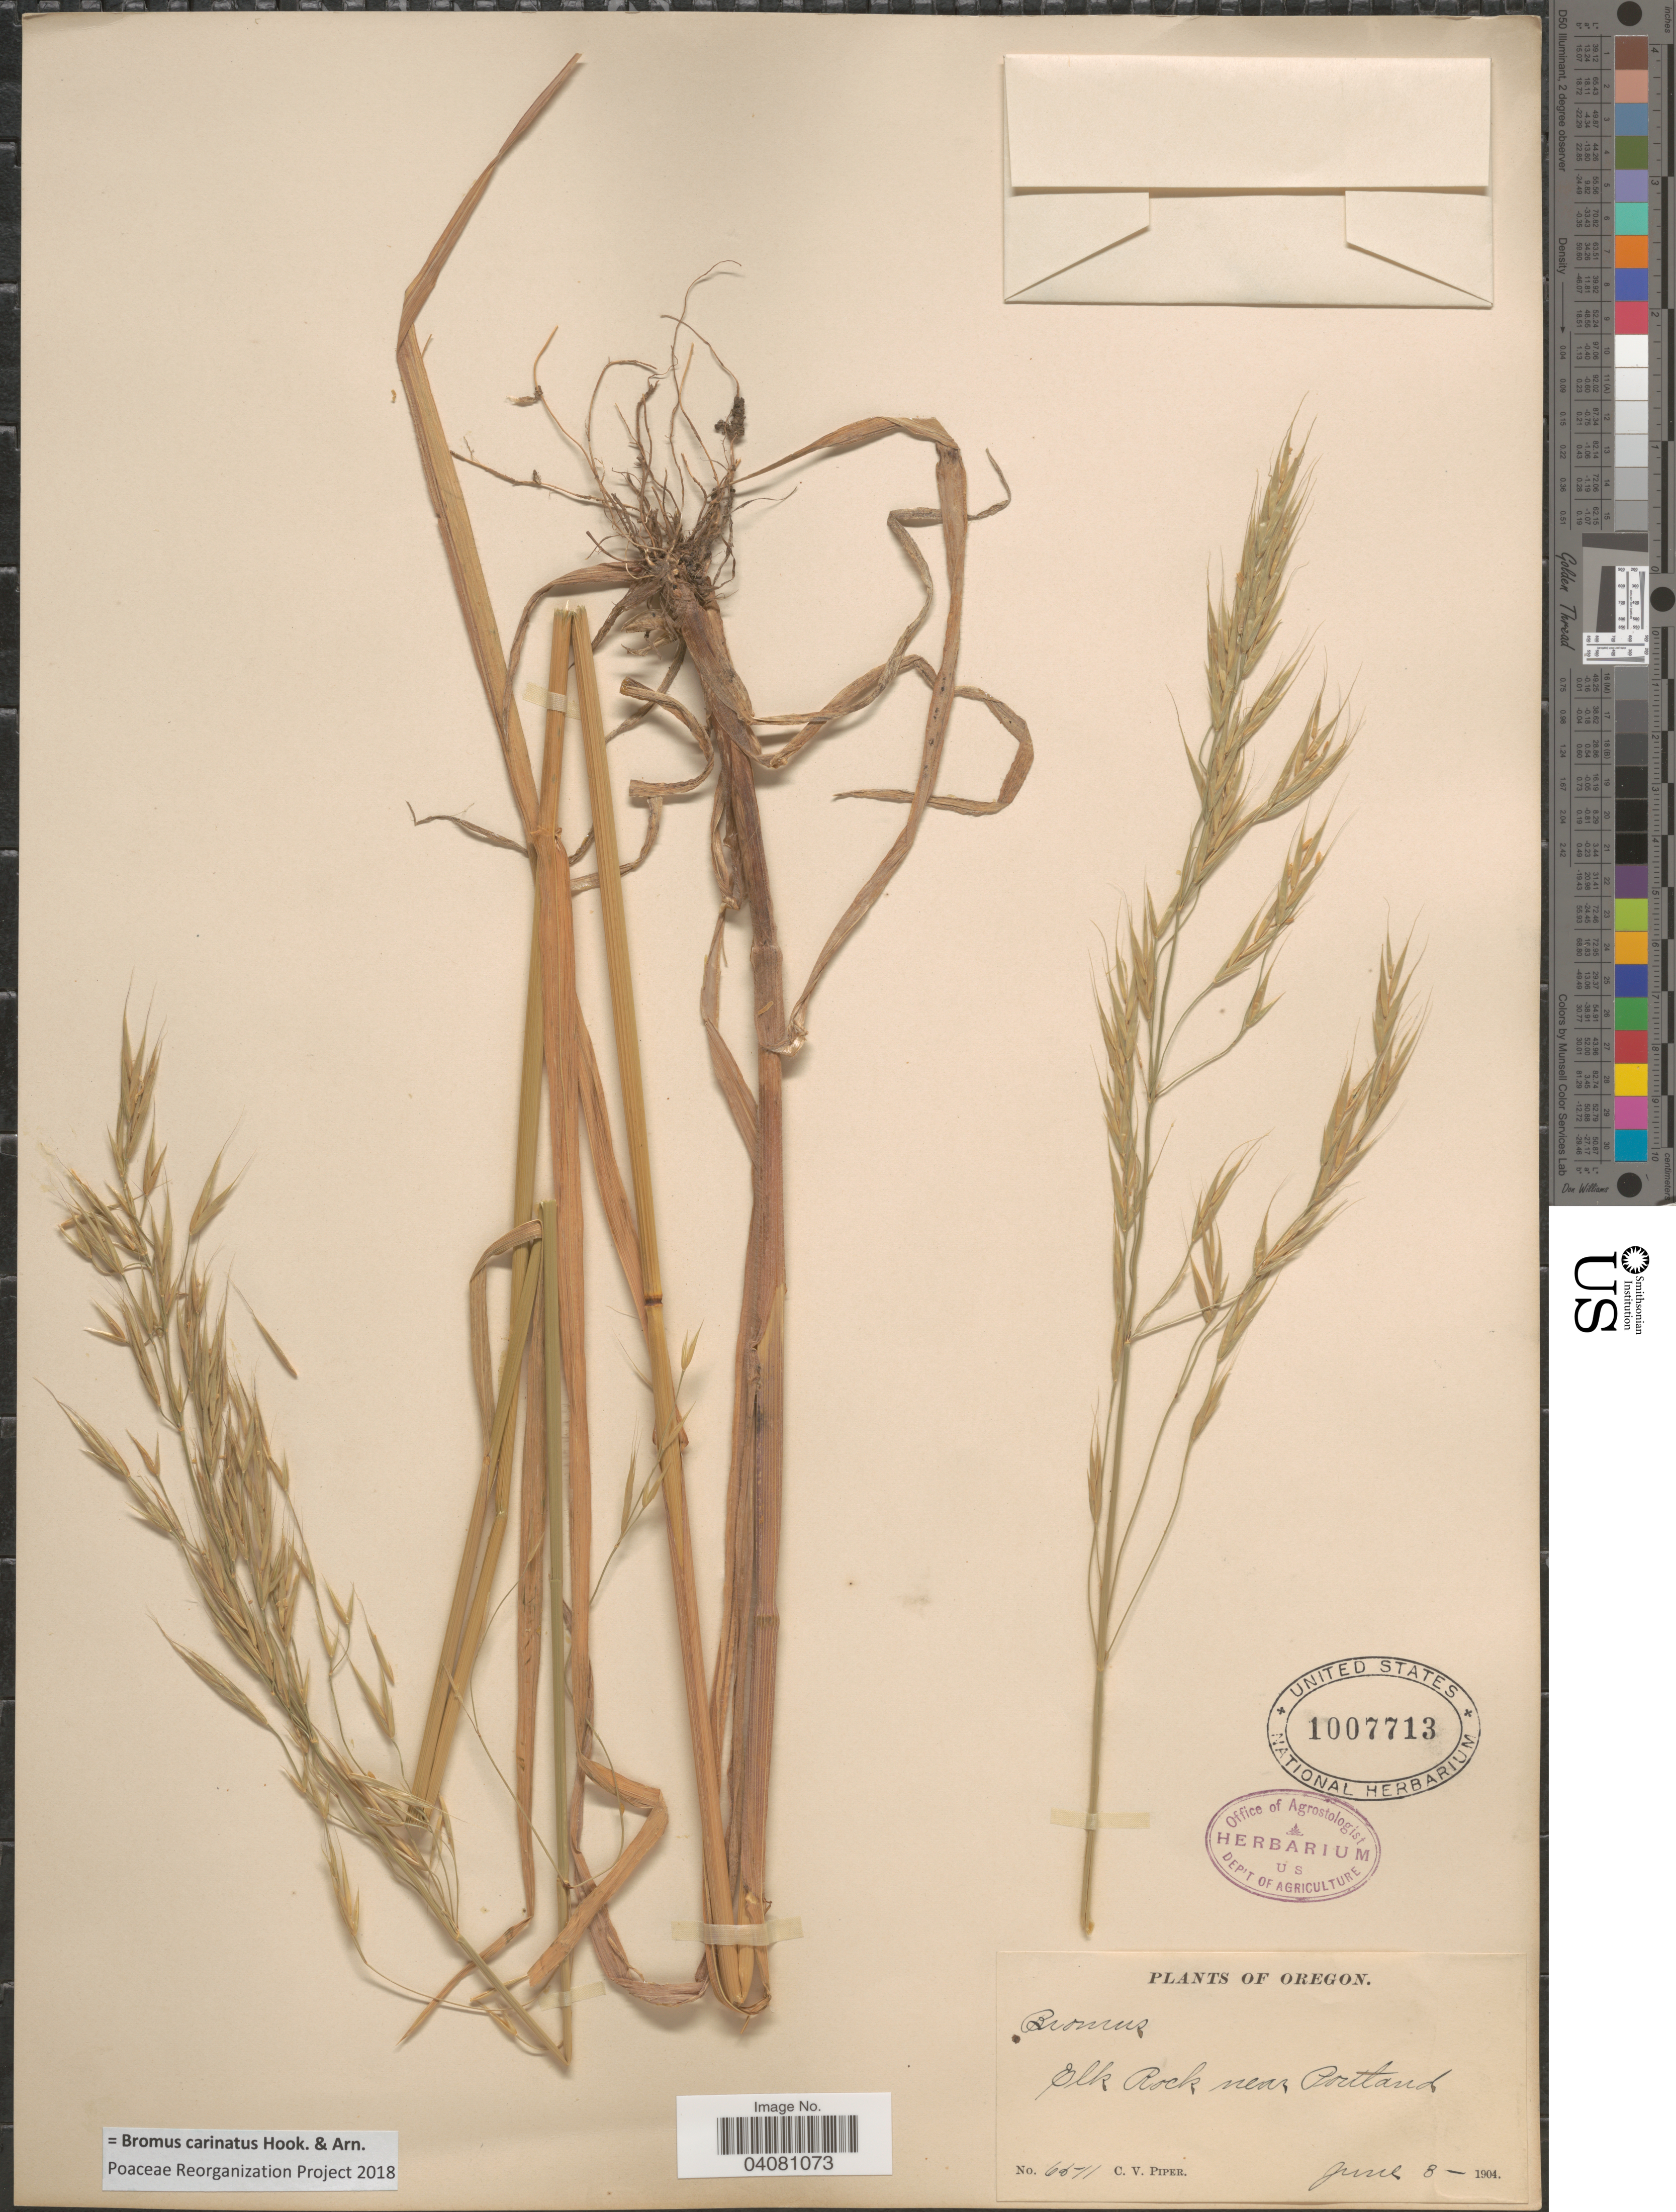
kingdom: Plantae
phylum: Tracheophyta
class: Liliopsida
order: Poales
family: Poaceae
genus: Bromus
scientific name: Bromus carinatus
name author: Hook. & Arn.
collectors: C. V. Piper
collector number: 6571*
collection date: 1904-06-03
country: United States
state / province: Oregon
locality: Elk Rock near Portland.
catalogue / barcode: US 1007713